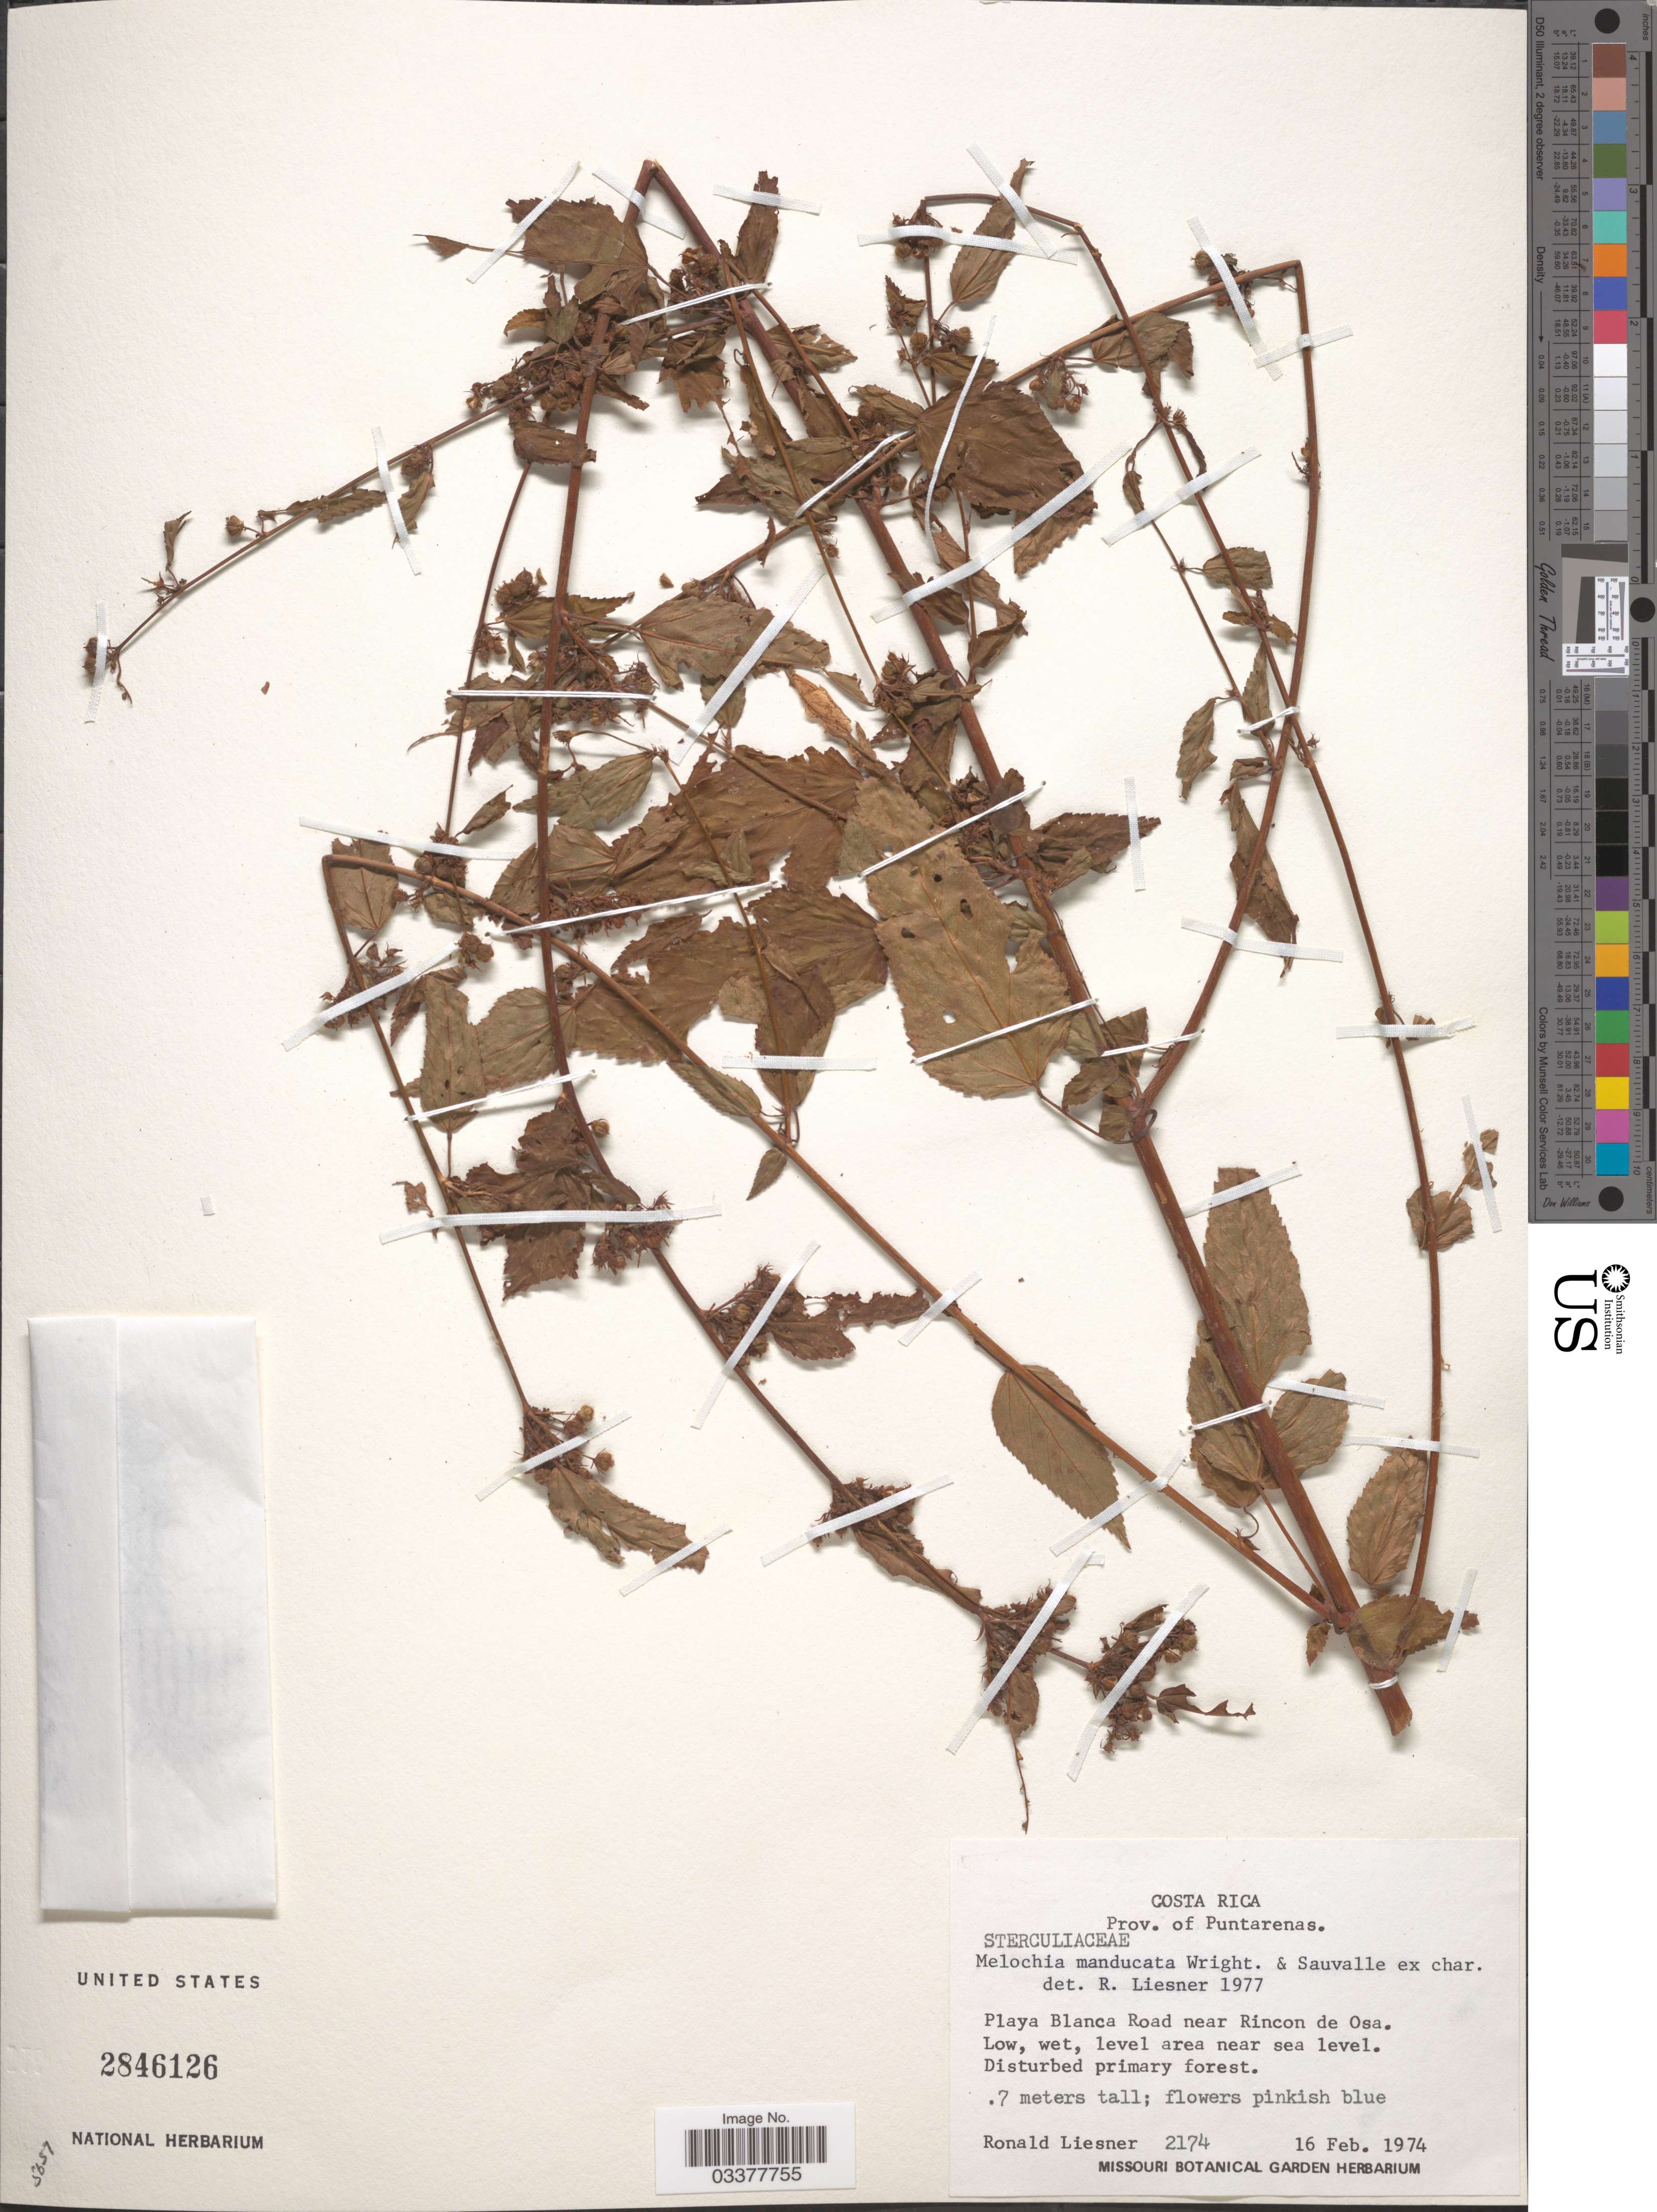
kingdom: Plantae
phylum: Tracheophyta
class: Magnoliopsida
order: Malvales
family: Malvaceae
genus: Melochia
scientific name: Melochia siphonandra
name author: (Turcz.) Dorr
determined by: Dorr, L. J., (BOT), Smithsonian Institution - National Museum of Natural History (UNITED STATES)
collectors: R. L. Liesner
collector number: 2174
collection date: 1974-02-16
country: Costa Rica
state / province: Puntarenas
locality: Playa Blanca Road near Rincon de Osa.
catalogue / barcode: US 2846126